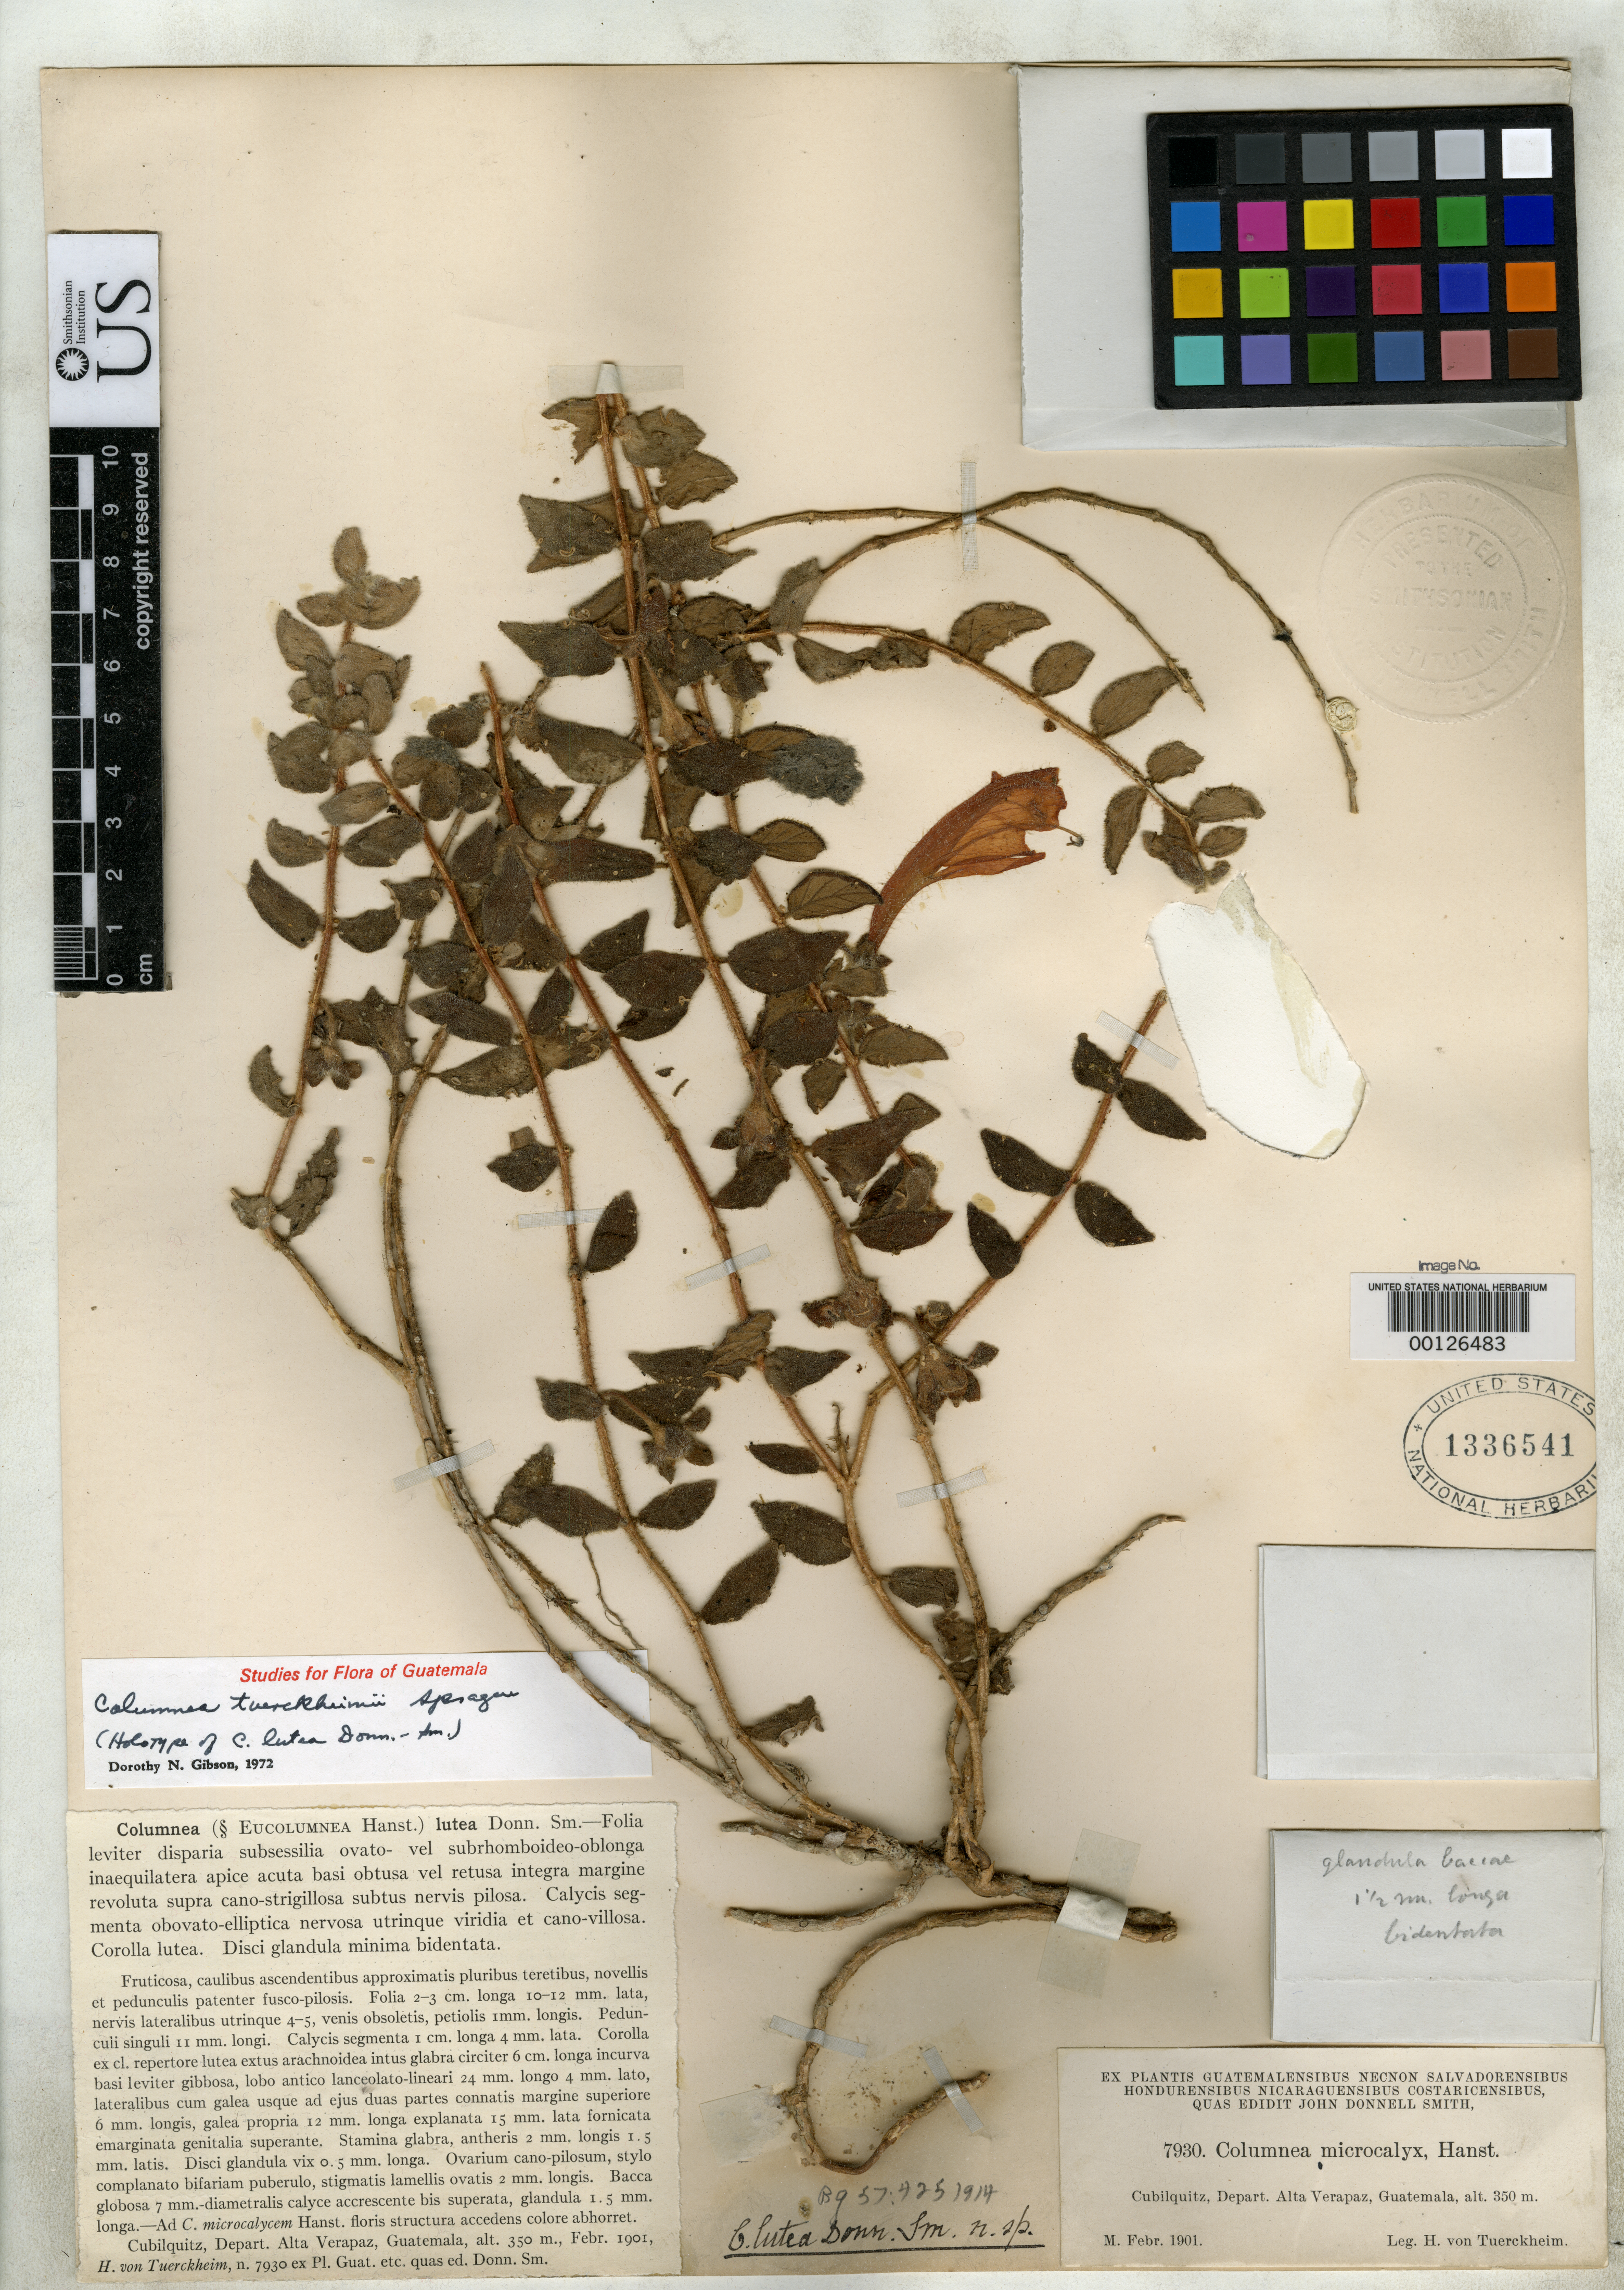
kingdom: Plantae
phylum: Tracheophyta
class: Magnoliopsida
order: Lamiales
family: Gesneriaceae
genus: Columnea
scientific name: Columnea lutea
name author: Donn. Sm.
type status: Holotype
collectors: H. von Türckheim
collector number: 7930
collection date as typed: Feb 1901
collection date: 1901-02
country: Guatemala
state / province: Alta Verapaz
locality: Cubilquitz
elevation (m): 350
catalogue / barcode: US 1336541